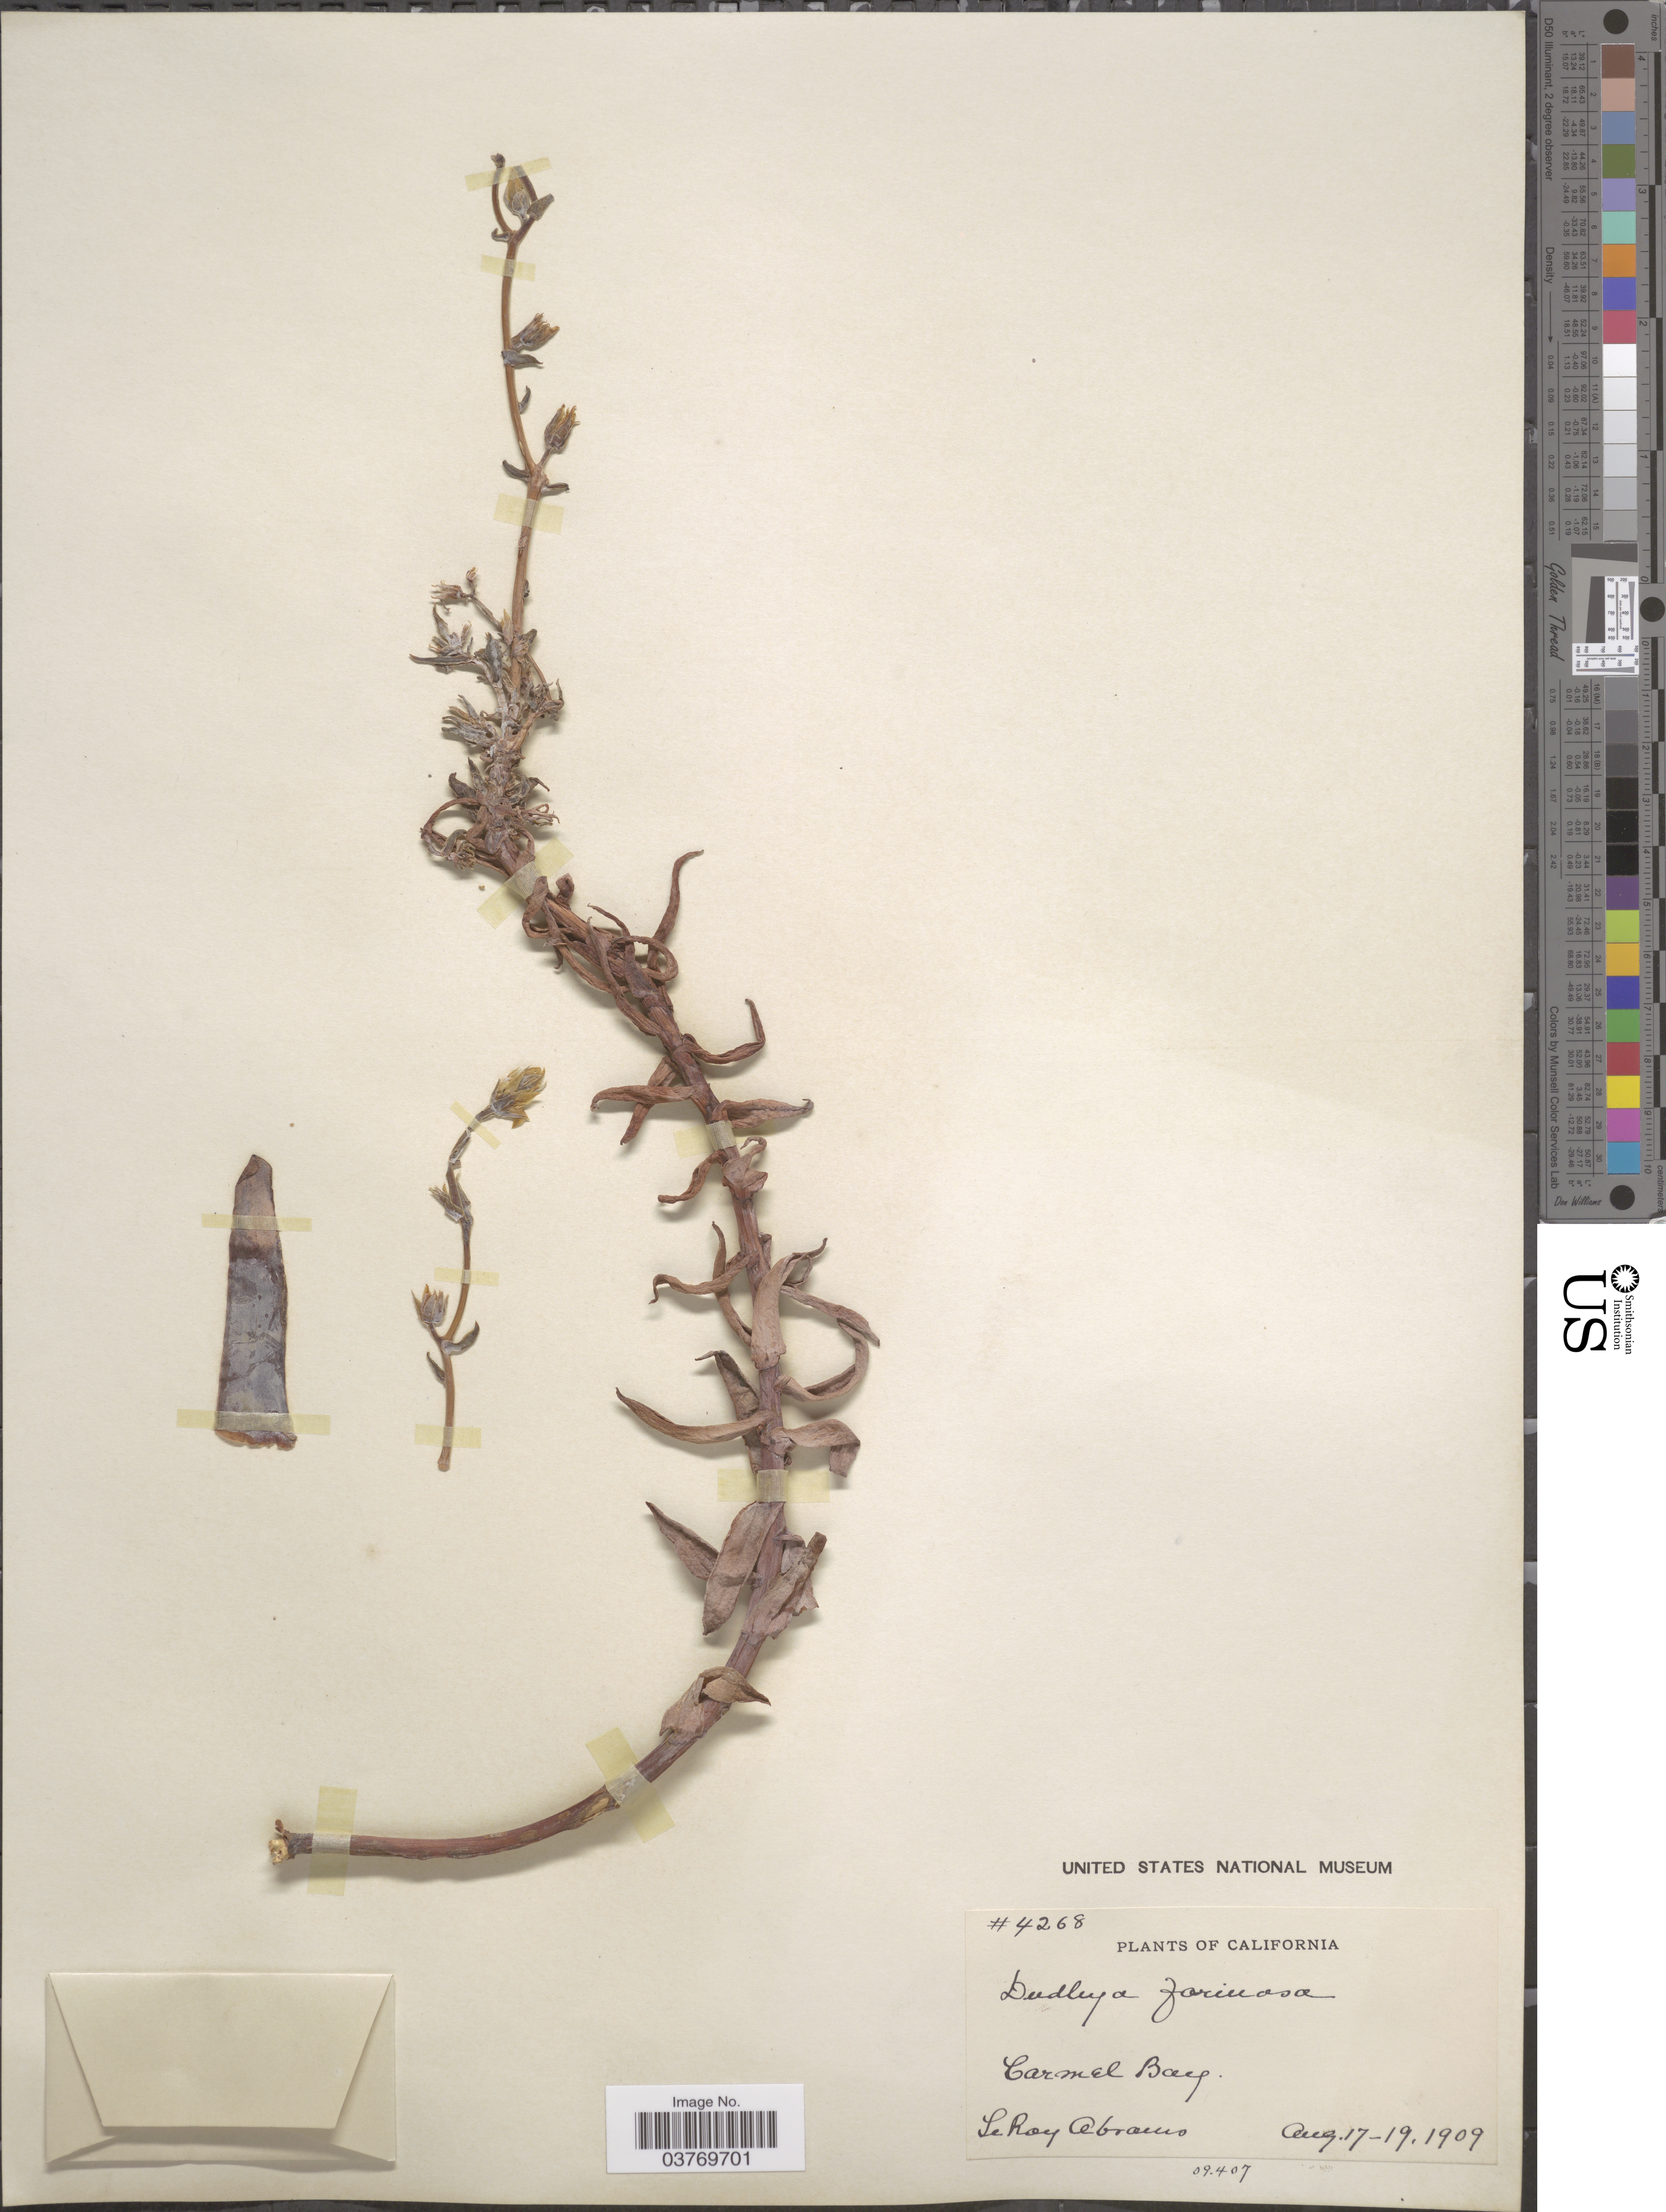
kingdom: Plantae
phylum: Tracheophyta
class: Magnoliopsida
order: Saxifragales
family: Crassulaceae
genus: Dudleya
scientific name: Dudleya farinosa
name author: (Lindl.) Britton & Rose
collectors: L. Abrams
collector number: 4268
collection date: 1909-08-17/1909-08-19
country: United States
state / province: California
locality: Carmel Bay.